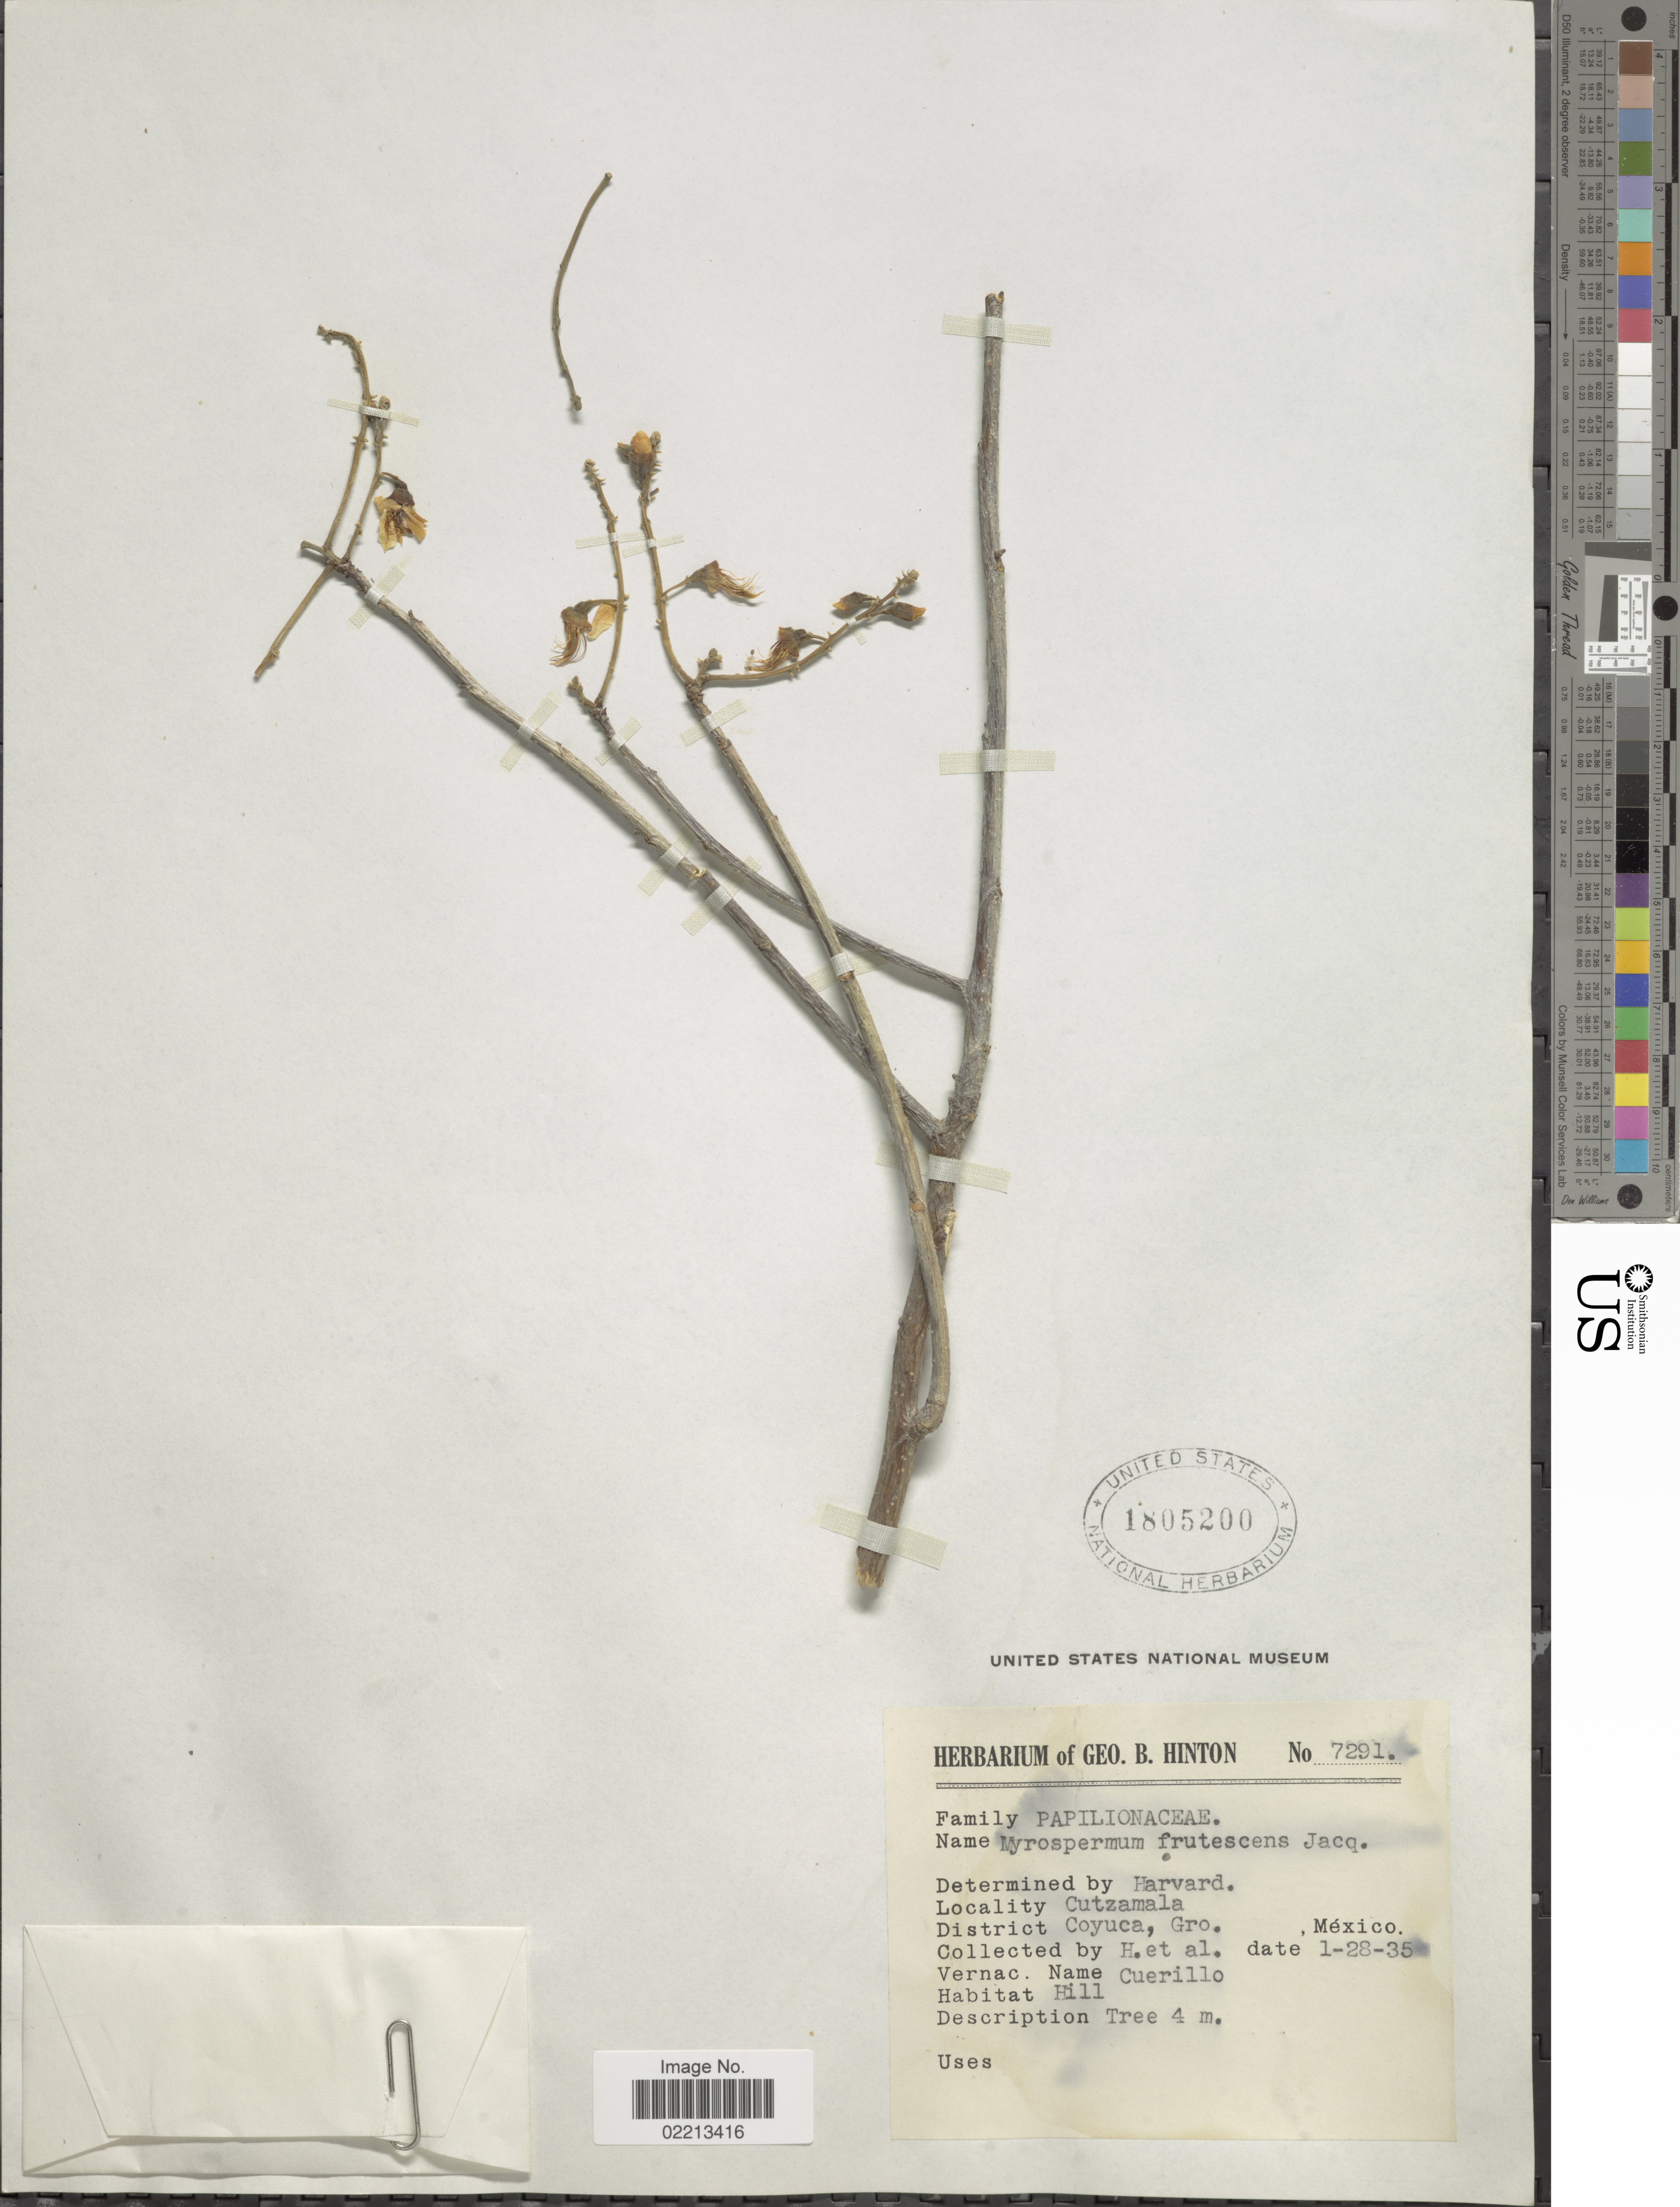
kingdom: Plantae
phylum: Tracheophyta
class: Magnoliopsida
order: Fabales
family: Fabaceae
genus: Myrospermum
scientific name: Myrospermum frutescens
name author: Jacq.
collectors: G. B. Hinton & et al.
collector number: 7291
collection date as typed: Transcribed d/m/y: 28/1/35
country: Mexico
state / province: Guerrero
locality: Cutzamala, District Coyuca, Gro.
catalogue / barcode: US 1805200